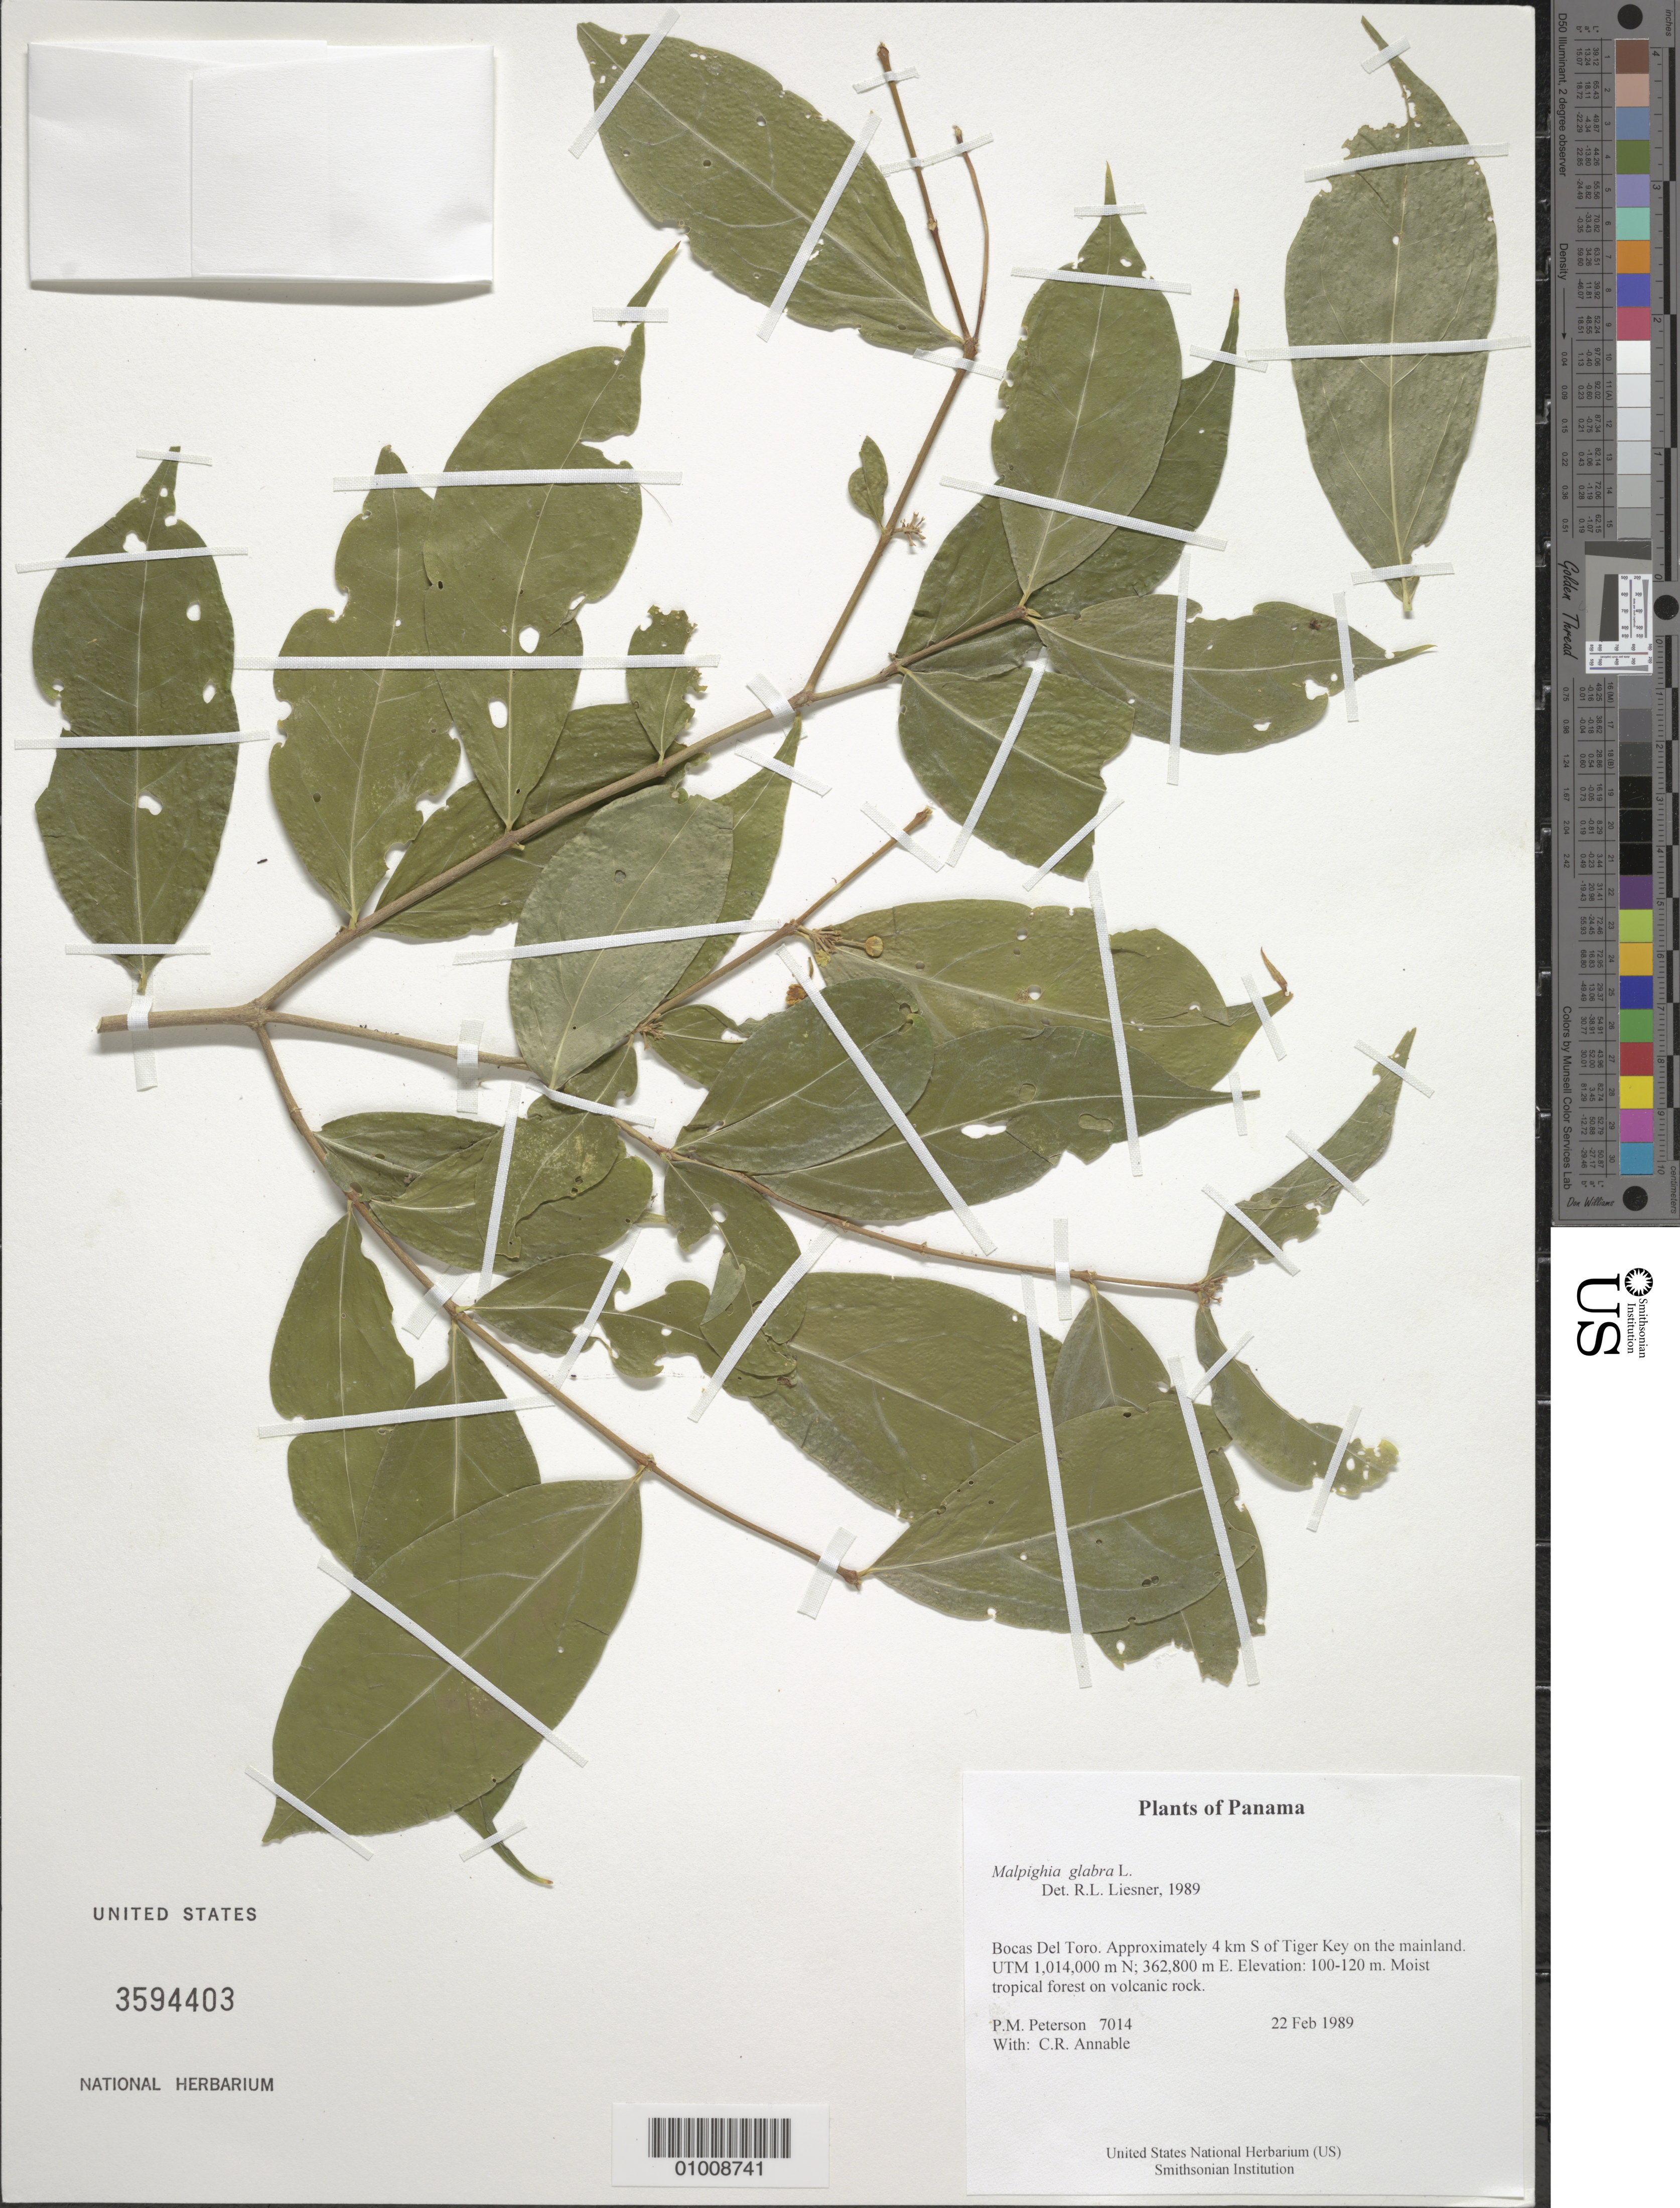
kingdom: Plantae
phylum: Tracheophyta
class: Magnoliopsida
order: Malpighiales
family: Malpighiaceae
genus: Malpighia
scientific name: Malpighia glabra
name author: L.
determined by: Liesner, R. L.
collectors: P. M. Peterson & C. R. Annable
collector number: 07014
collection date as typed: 22 Feb 1989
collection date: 1989-02-22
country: Panama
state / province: Bocas del Toro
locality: Approximately 4 km S of Tiger Key on the mainland. UTM 1,014,000 m N; 362,800 m E.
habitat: Moist tropical forest on volcanic rock.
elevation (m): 100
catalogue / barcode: US 3594403